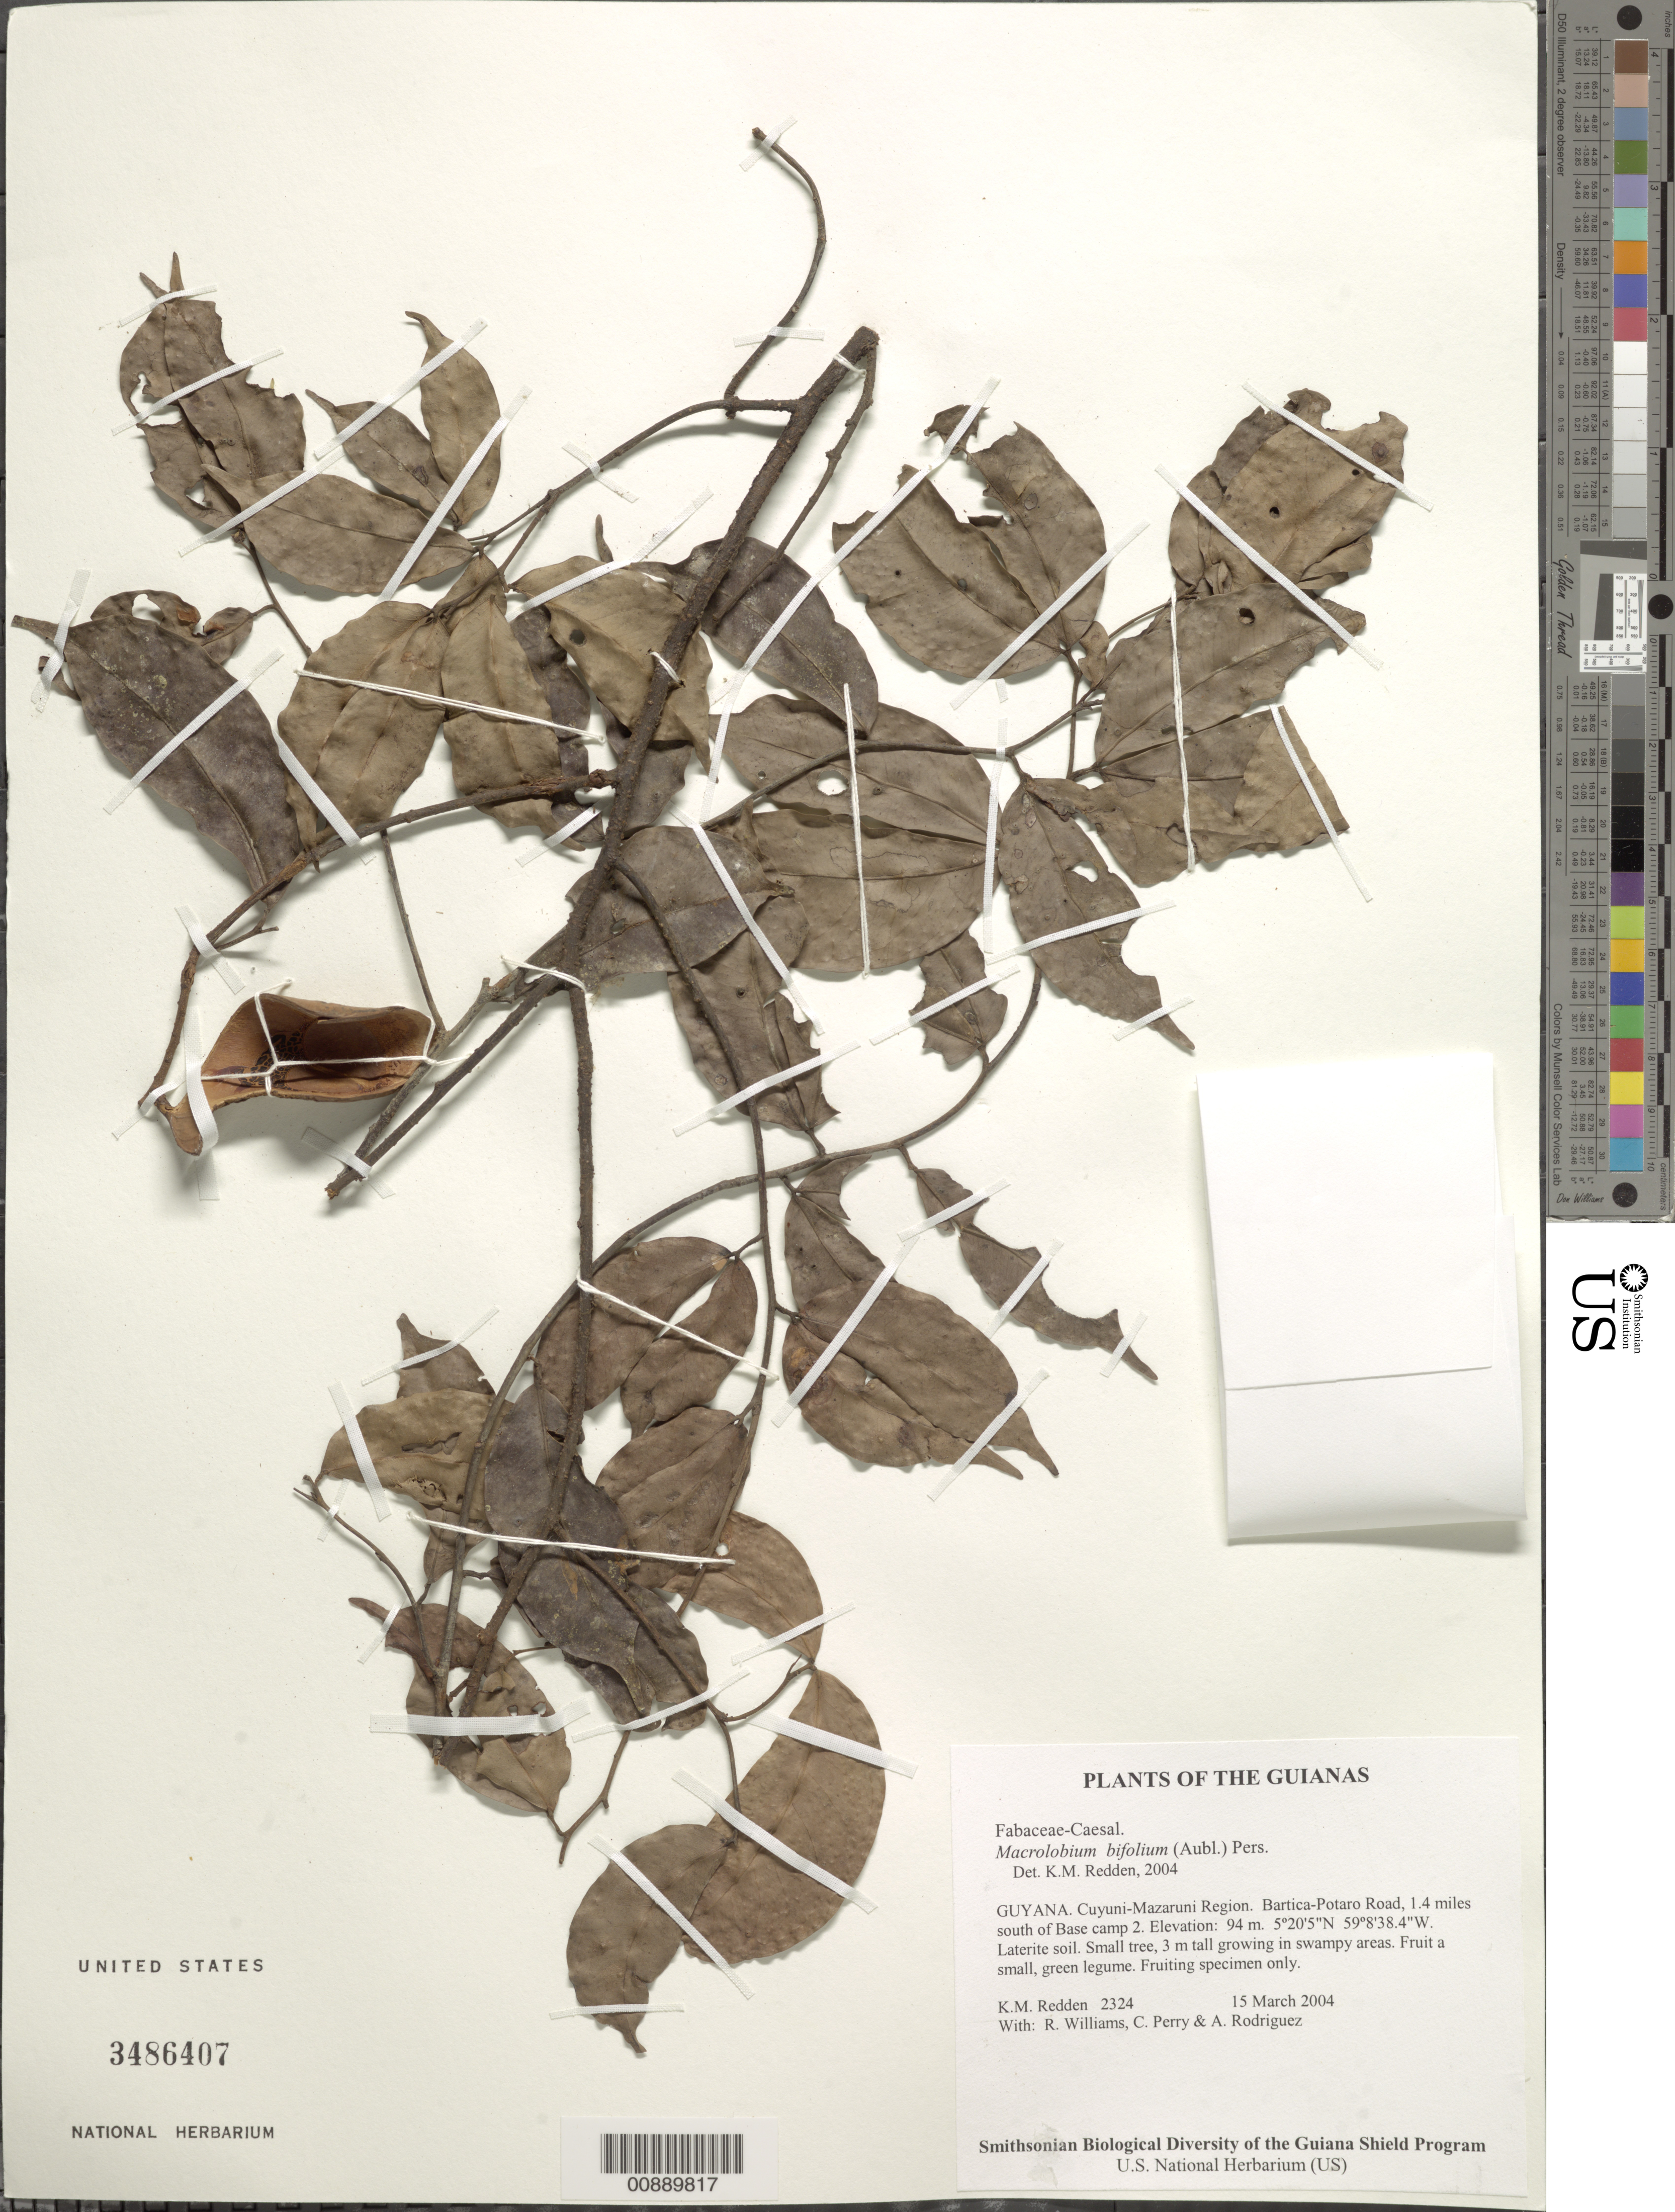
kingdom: Plantae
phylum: Tracheophyta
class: Magnoliopsida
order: Fabales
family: Fabaceae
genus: Macrolobium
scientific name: Macrolobium bifolium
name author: (Aubl.) Pers.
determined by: Redden, K. M.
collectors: K. M. Redden, R. Williams, C. Perry & A. Rodriguez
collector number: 2324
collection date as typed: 15 March 2004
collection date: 2004-03-15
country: Guyana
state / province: Cuyuni-Mazaruni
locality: Bartica-Potaro Road, 1.4 miles south of Base camp 2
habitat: Laterite soil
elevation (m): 94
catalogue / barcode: US 3486407